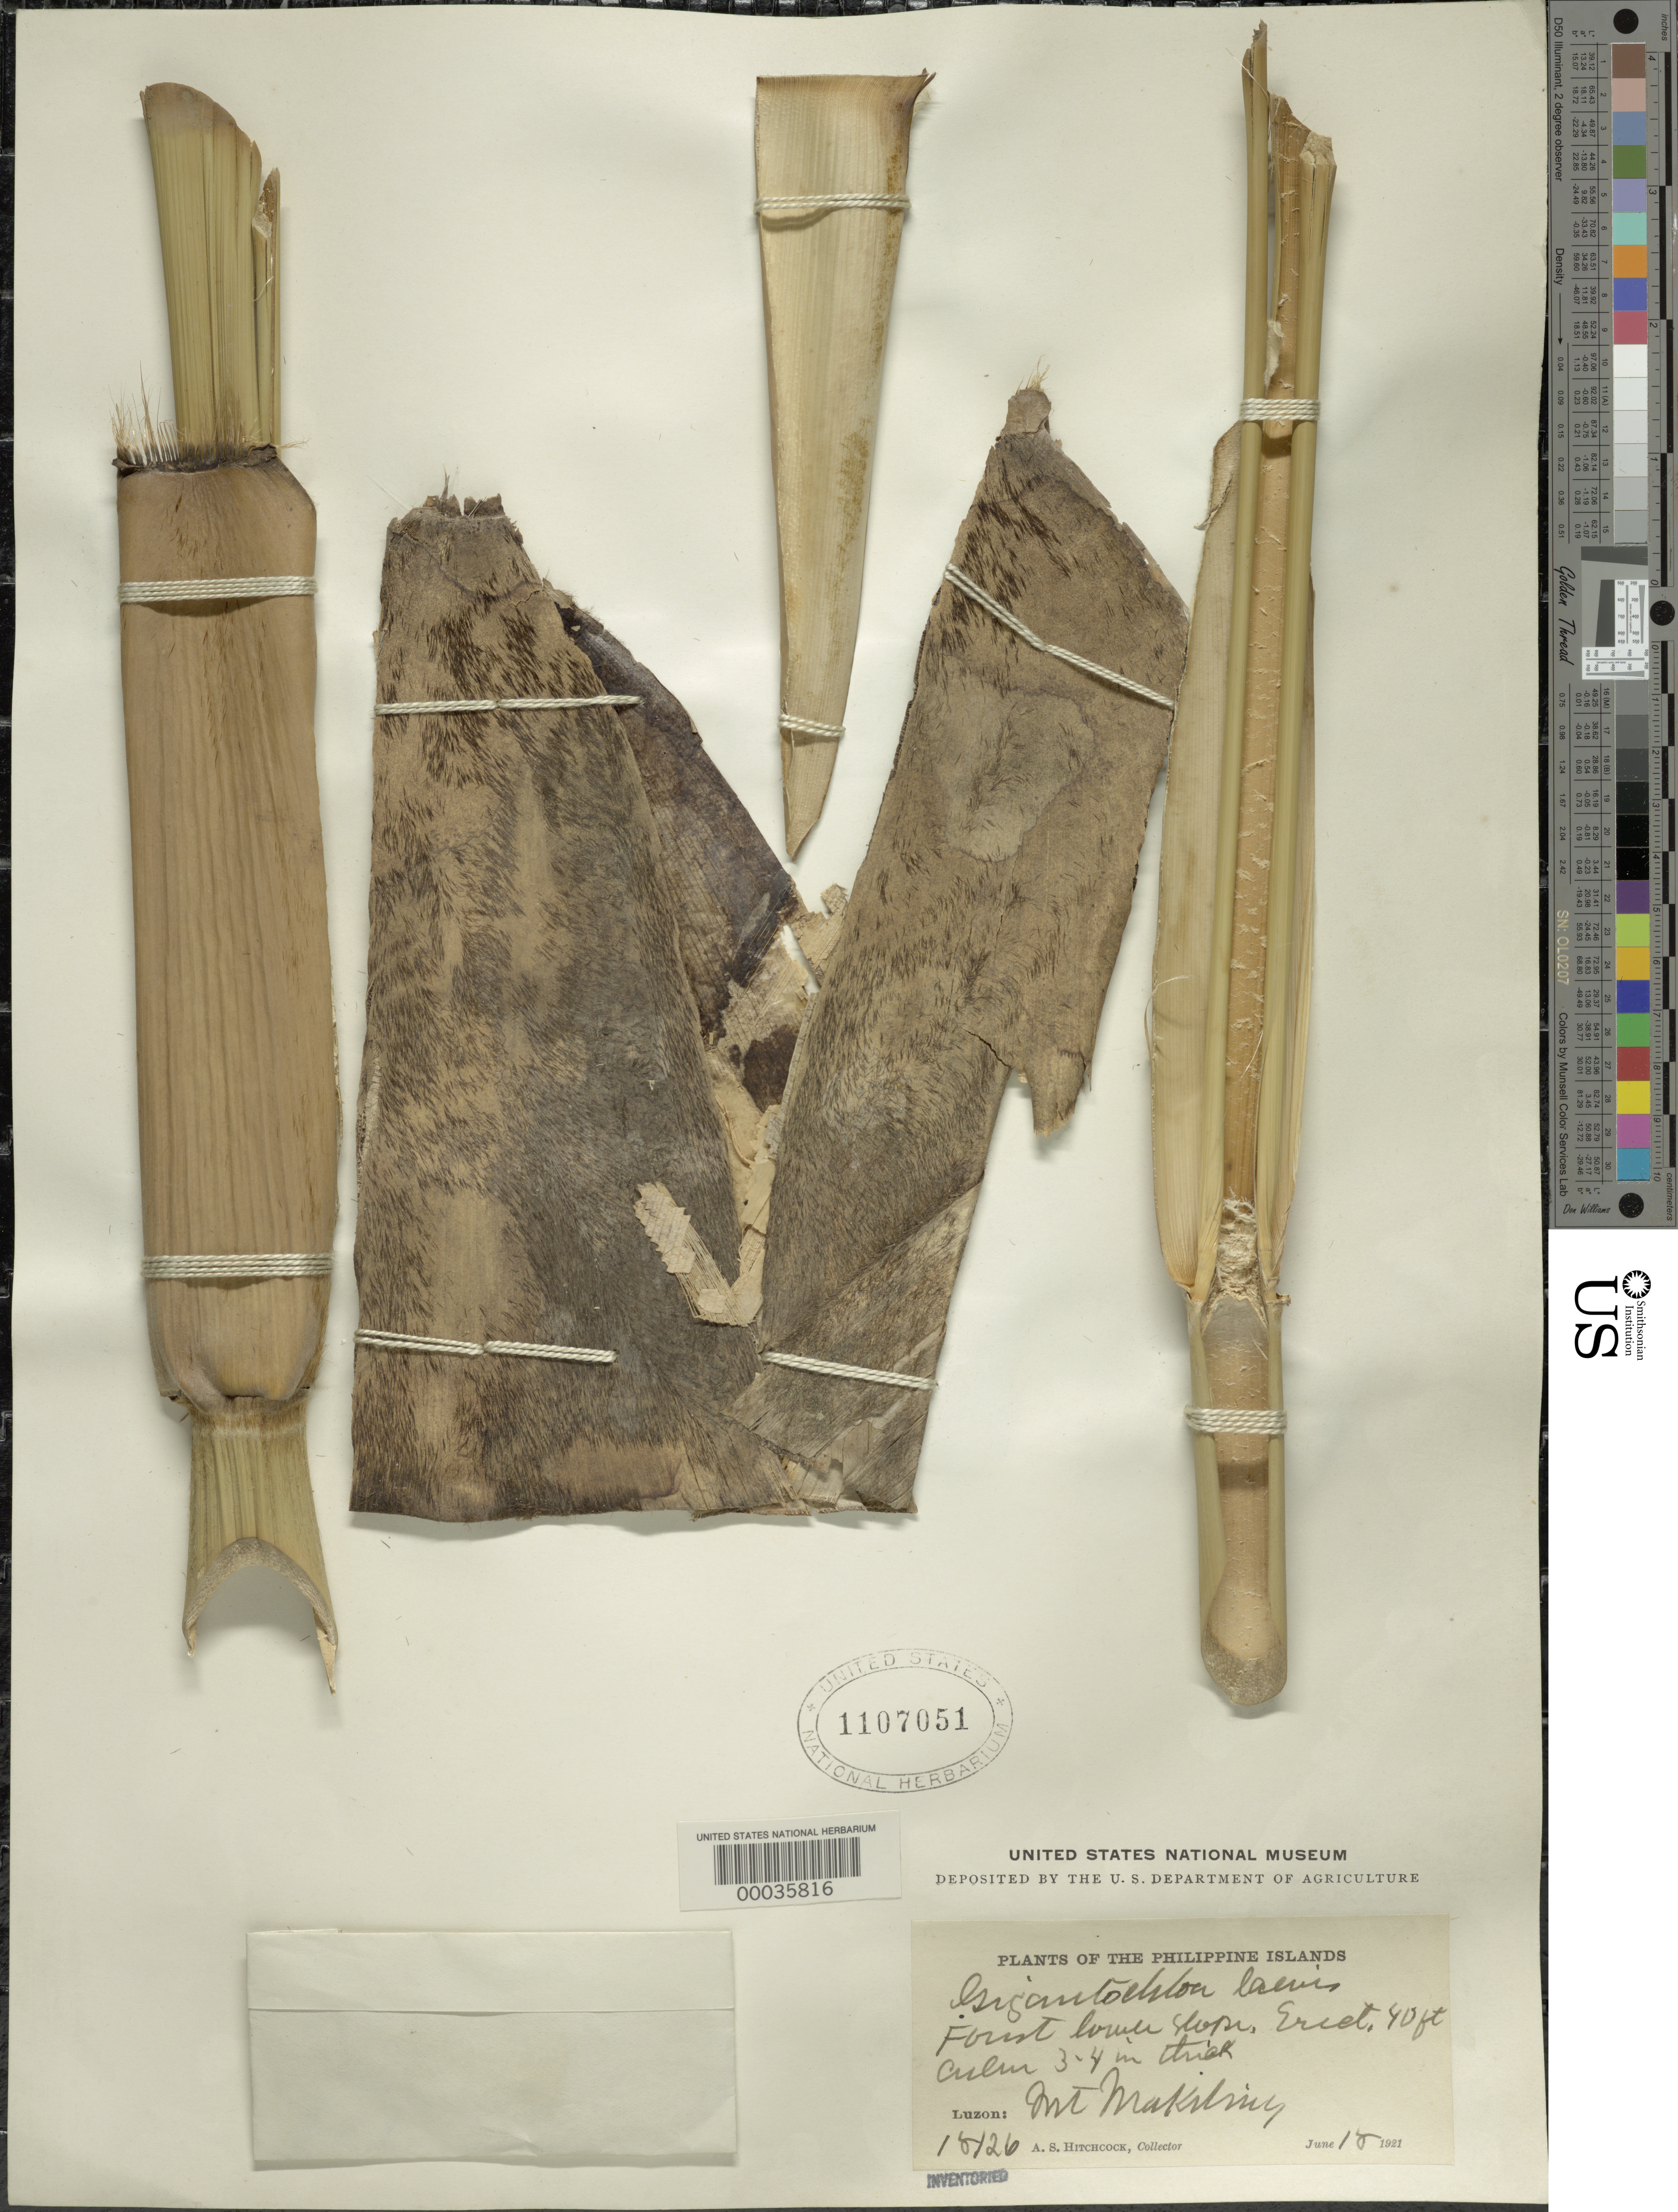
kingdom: Plantae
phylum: Tracheophyta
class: Liliopsida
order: Poales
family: Poaceae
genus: Dendrocalamus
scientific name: Dendrocalamus laevis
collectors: A. S. Hitchcock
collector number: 18126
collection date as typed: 18 Jun 1921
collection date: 1921-06-18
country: Philippines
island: Luzon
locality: Mt. makiluig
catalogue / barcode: US 1107051